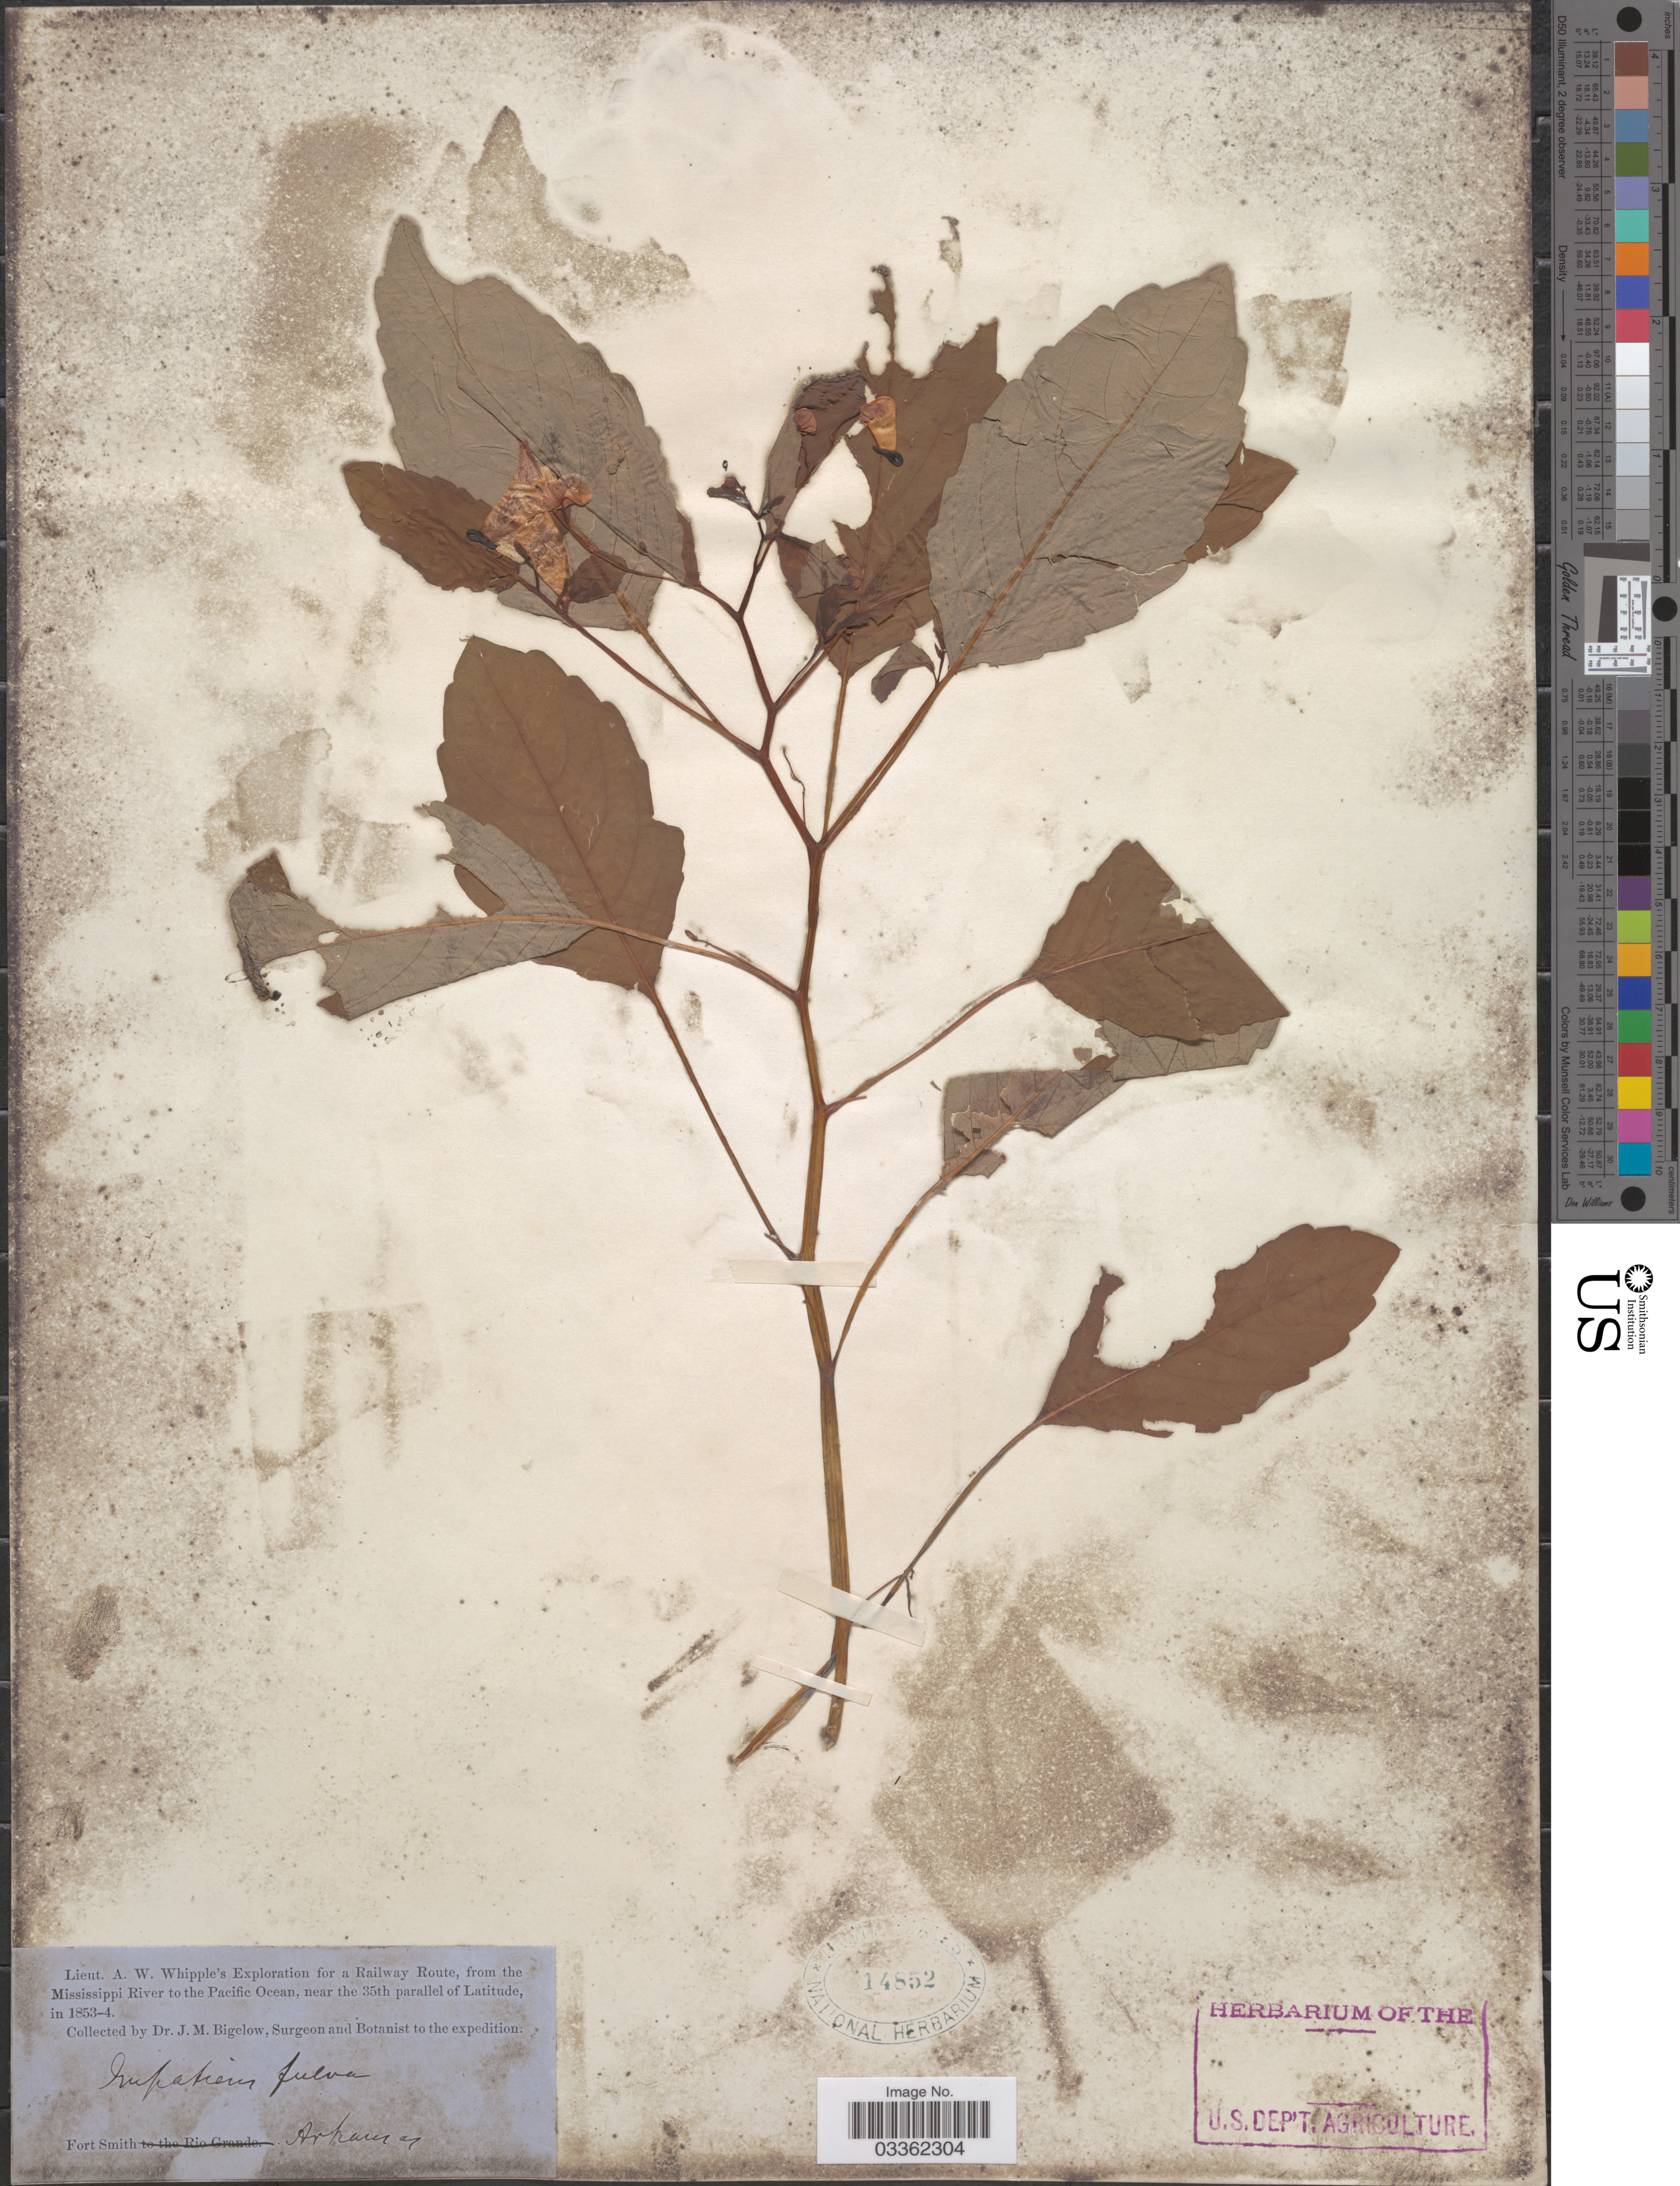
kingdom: Plantae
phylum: Tracheophyta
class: Magnoliopsida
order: Ericales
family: Balsaminaceae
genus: Impatiens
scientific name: Impatiens capensis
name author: Meerb.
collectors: J. M. Bigelow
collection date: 1853/1854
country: United States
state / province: Arkansas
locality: Railway Route, from the Mississippi River to the Pacific Ocean, near the 35th parallel of Latitude, Fort Smith, Arkansas.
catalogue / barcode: US 14852